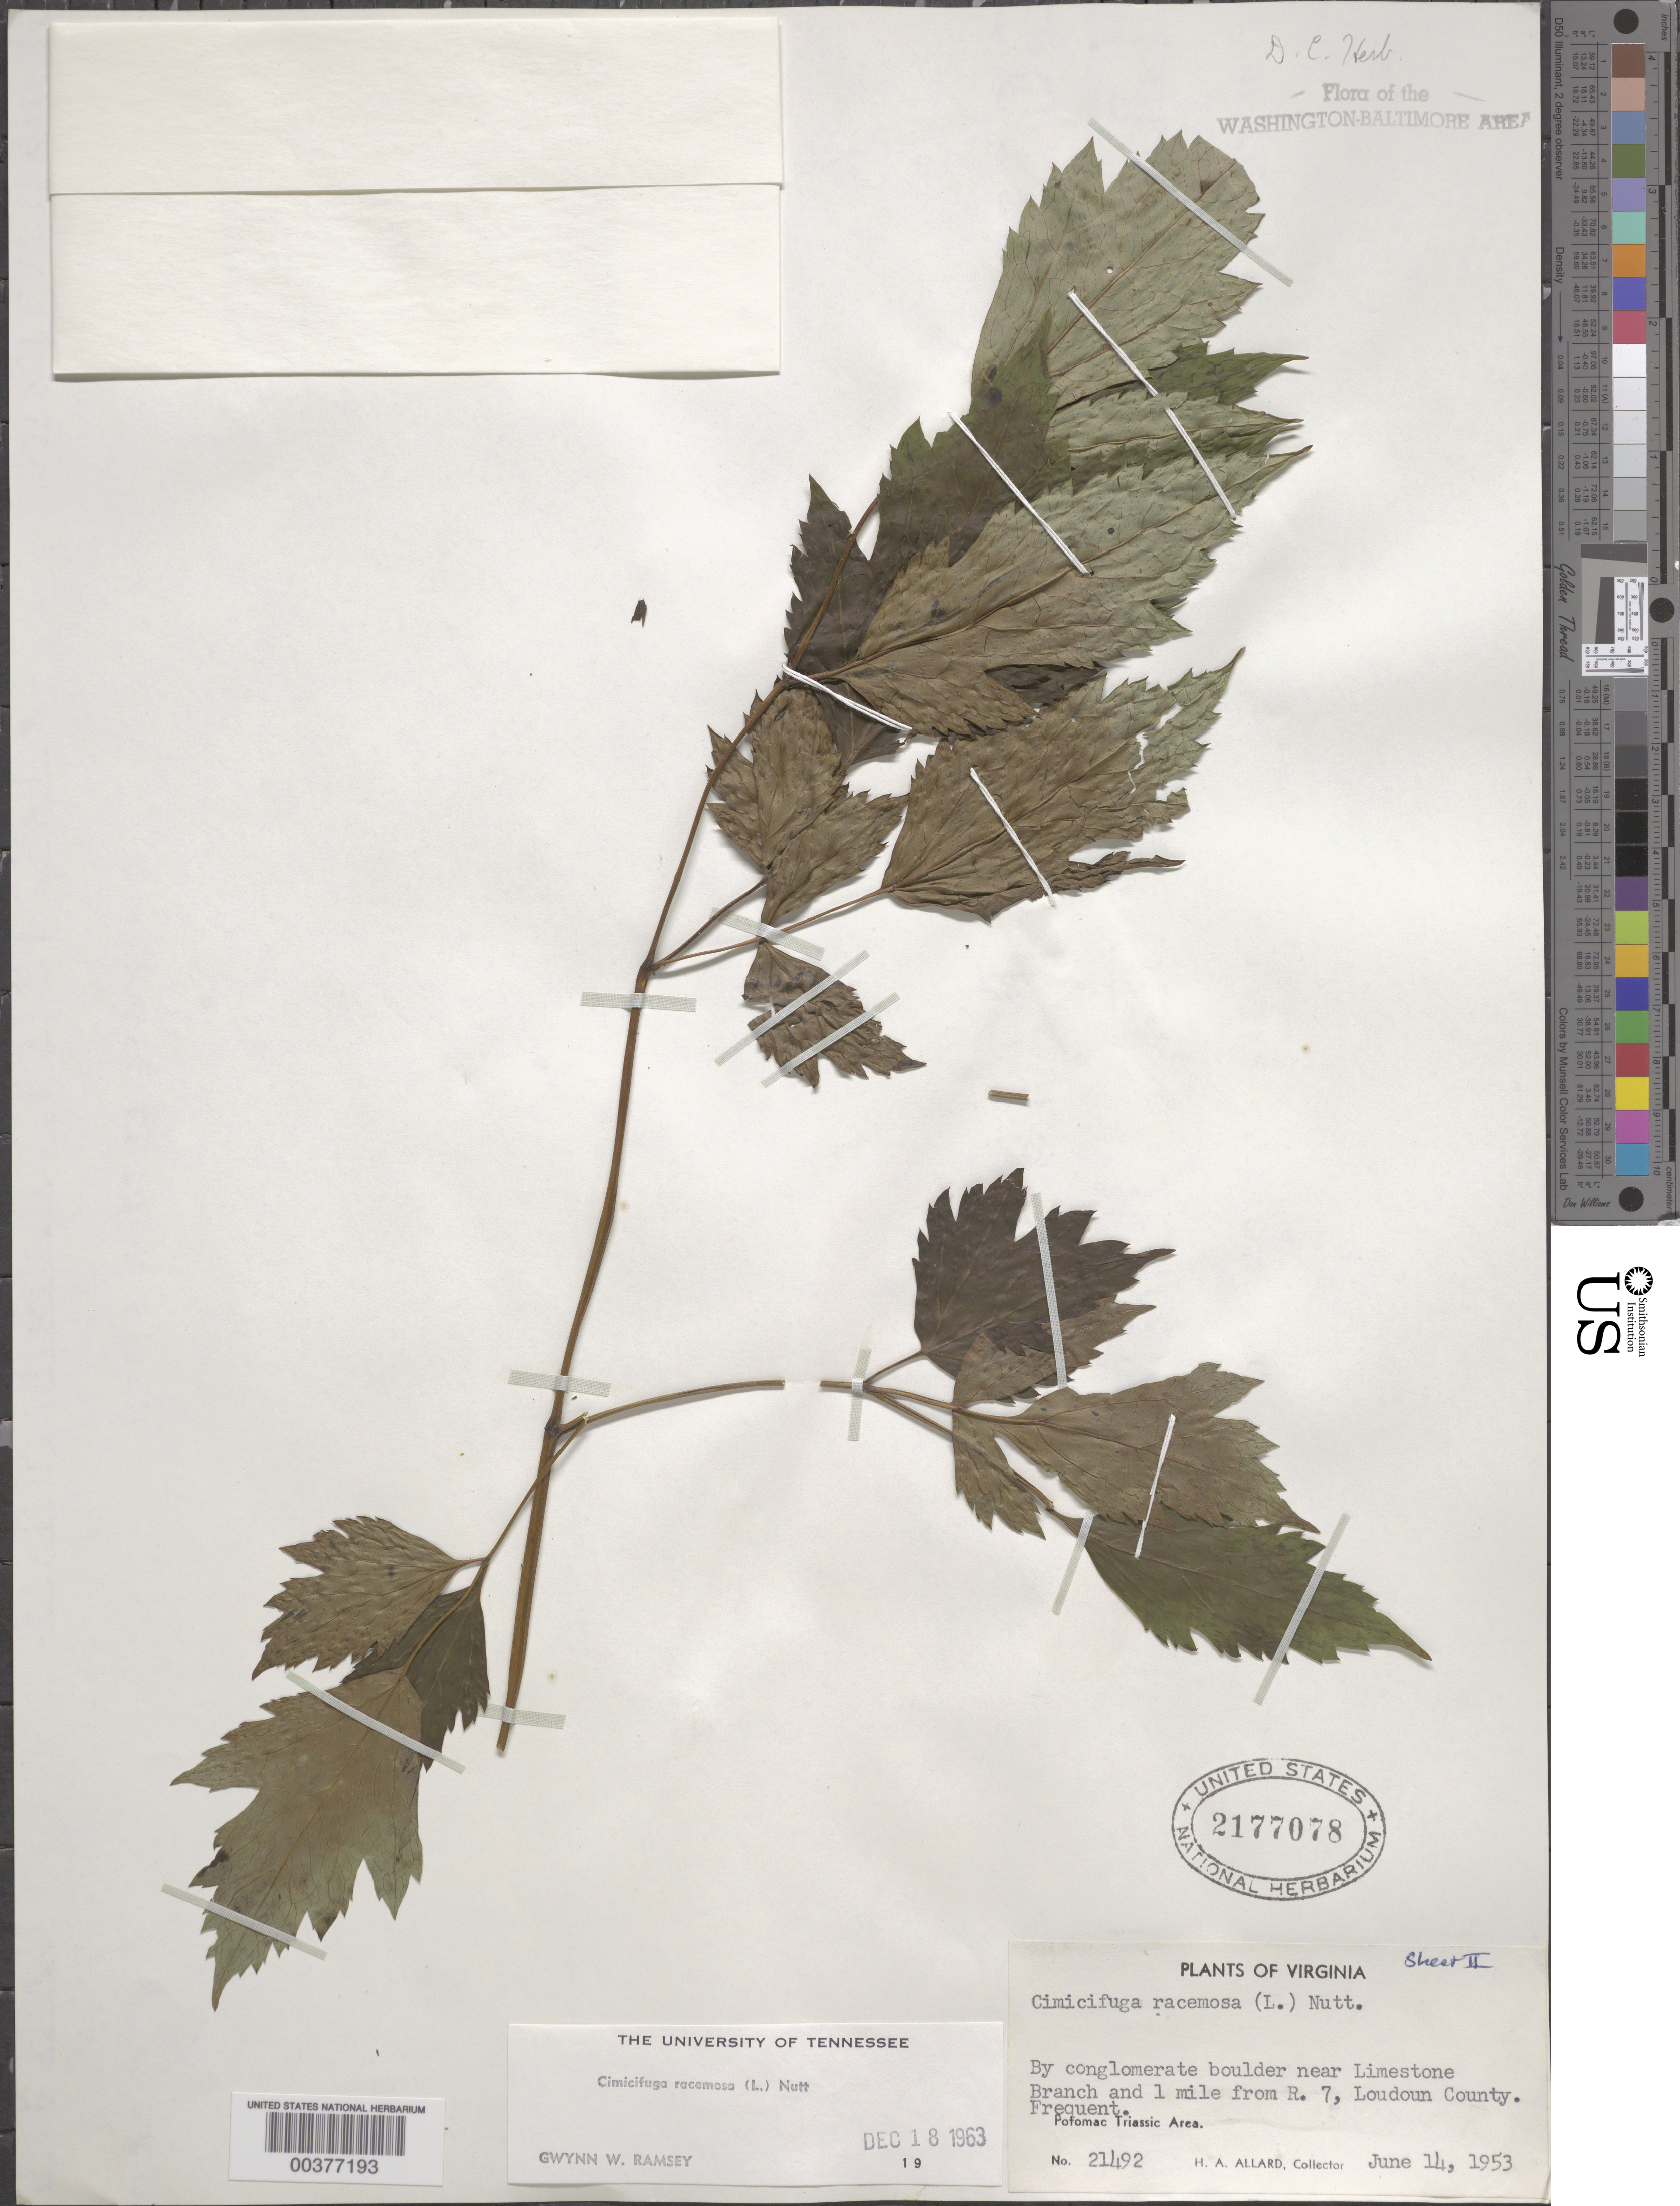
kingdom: Plantae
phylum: Tracheophyta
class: Magnoliopsida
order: Ranunculales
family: Ranunculaceae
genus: Actaea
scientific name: Actaea racemosa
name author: L.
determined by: Strong, M. T., (US), Smithsonian Institution - National Museum of Natural History (UNITED STATES)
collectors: H. A. Allard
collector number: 21492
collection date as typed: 14 Jun 1953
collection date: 1953-06-14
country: United States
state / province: Virginia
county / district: Loudoun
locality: Limestone Branch and Route 7 vicinity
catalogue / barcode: US 2177078